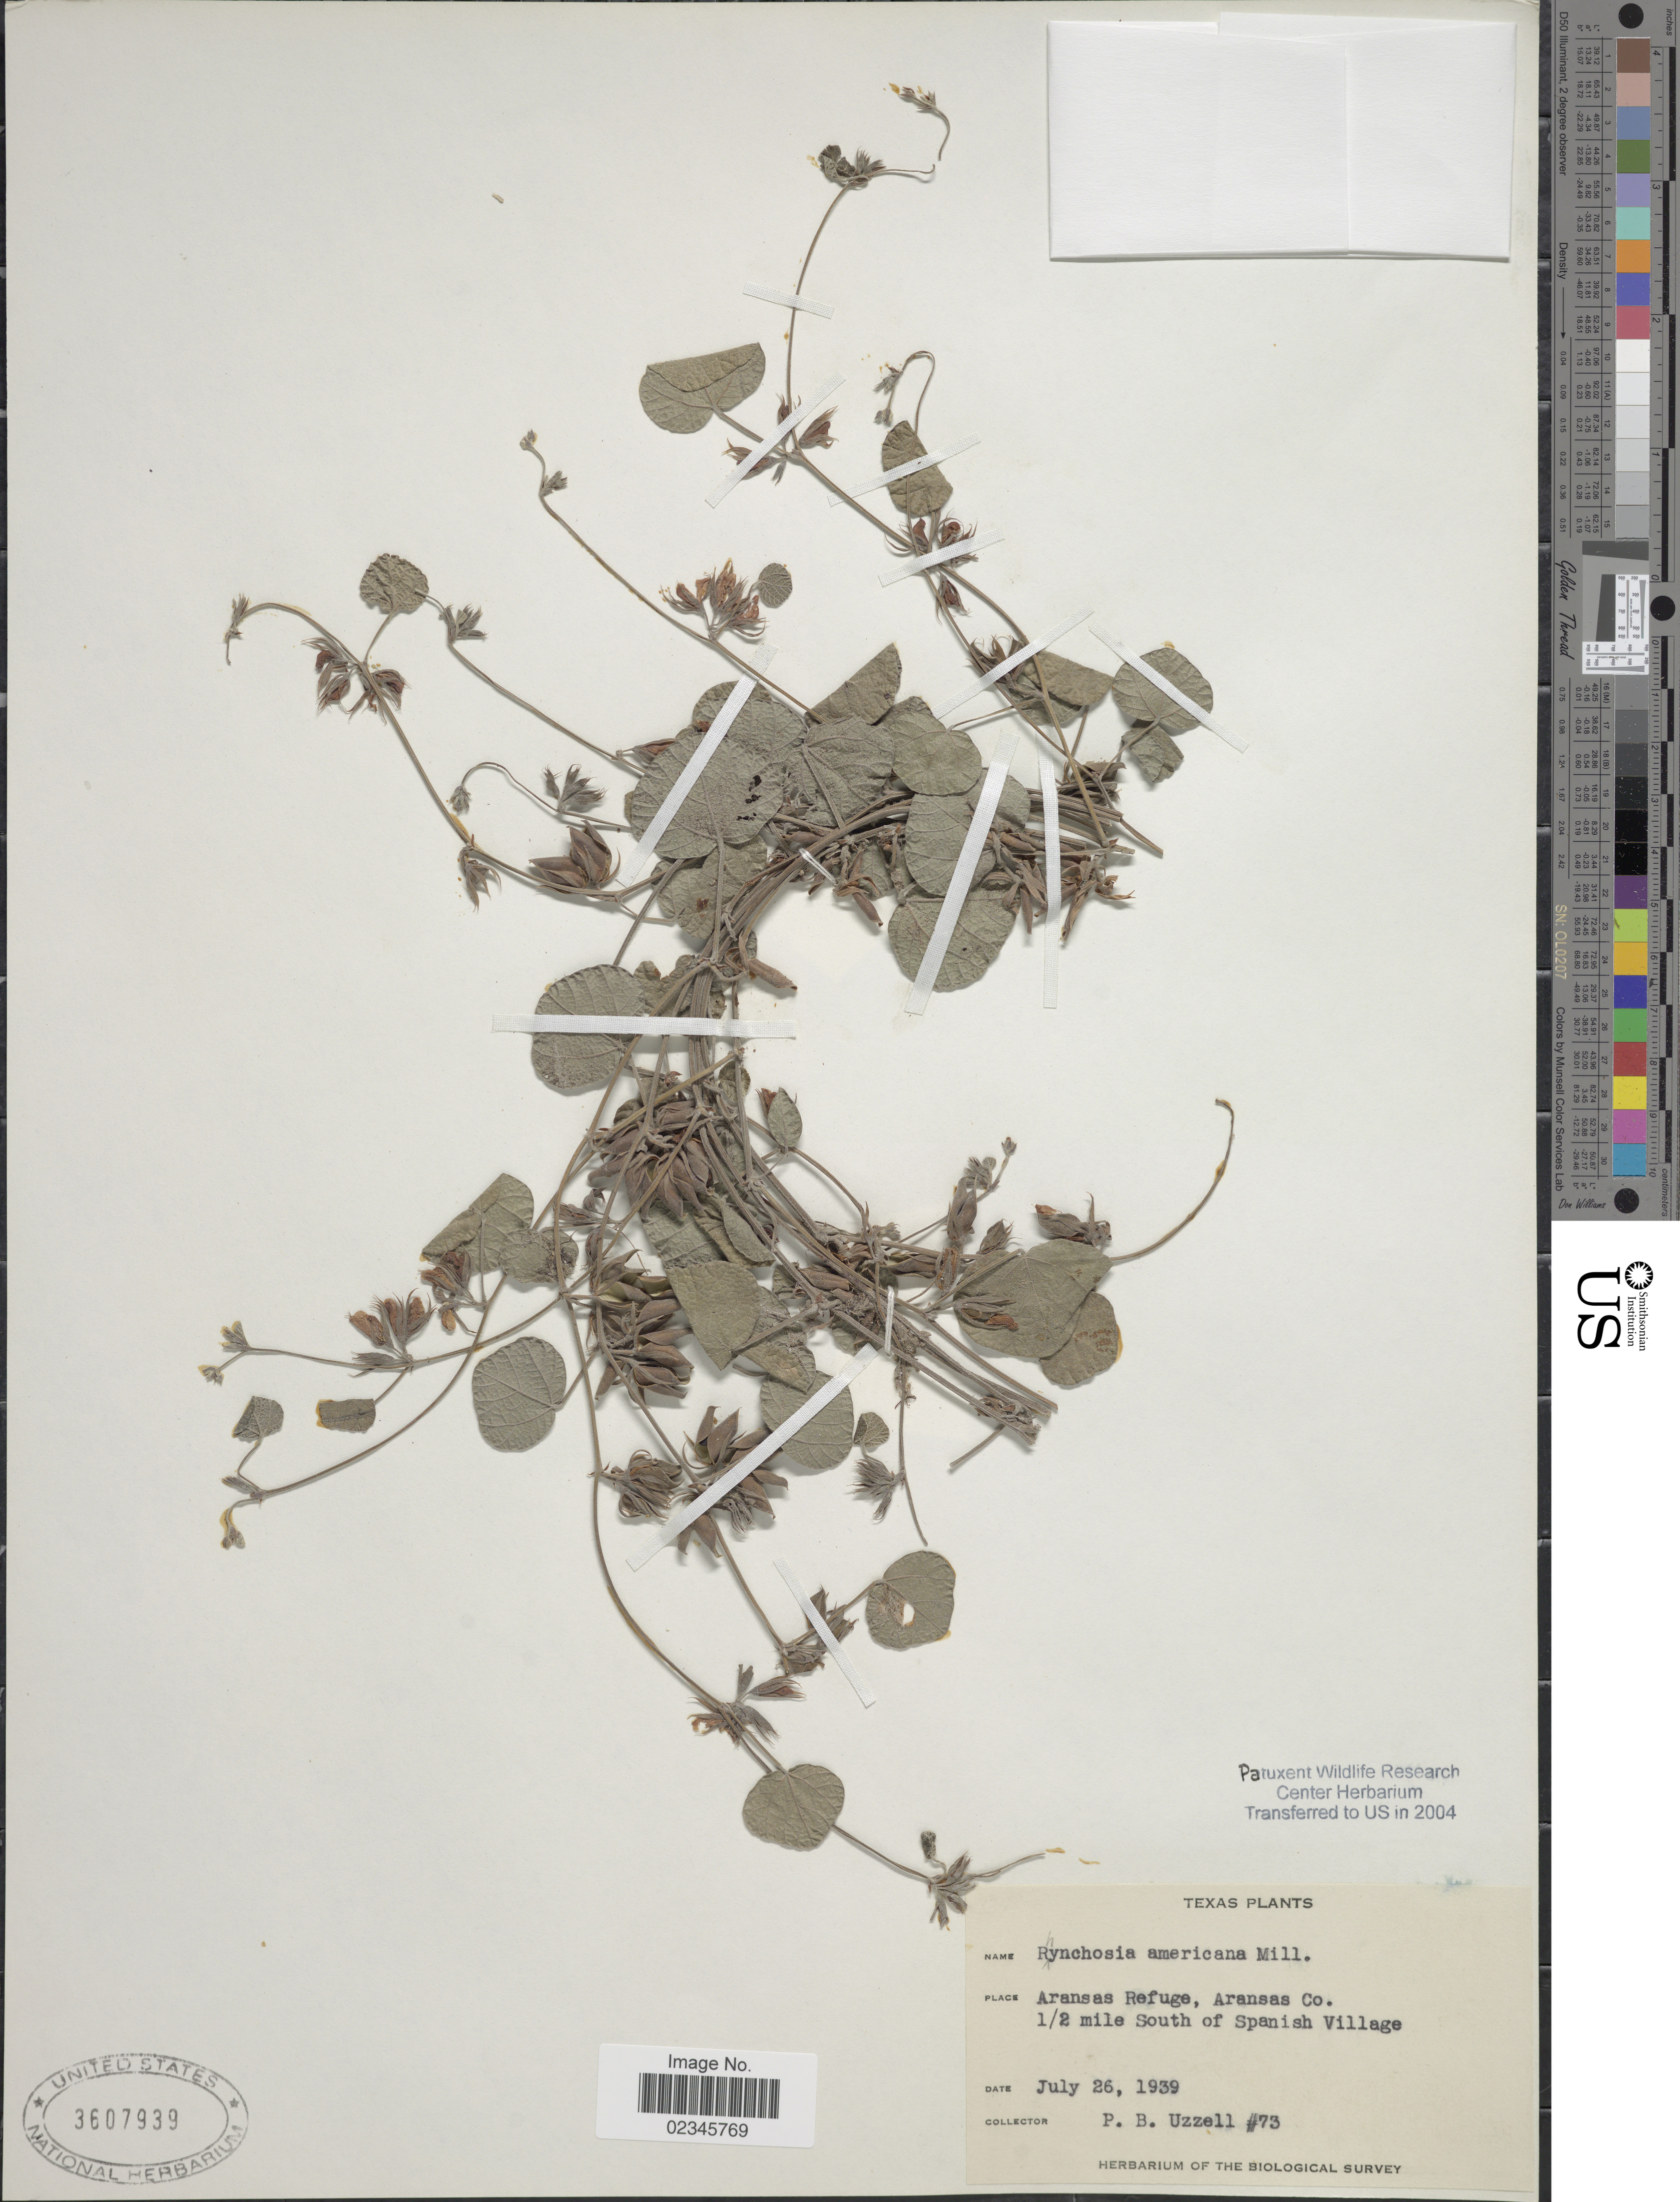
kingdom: Plantae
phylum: Tracheophyta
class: Magnoliopsida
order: Fabales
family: Fabaceae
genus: Rhynchosia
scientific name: Rhynchosia americana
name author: (Mill.) Metz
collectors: P. Uzzell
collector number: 73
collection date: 1939-07-26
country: United States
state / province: Texas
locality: Aransas Refuge, Aransas Co., ½ mile South of Spanish Village.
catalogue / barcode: US 3607939